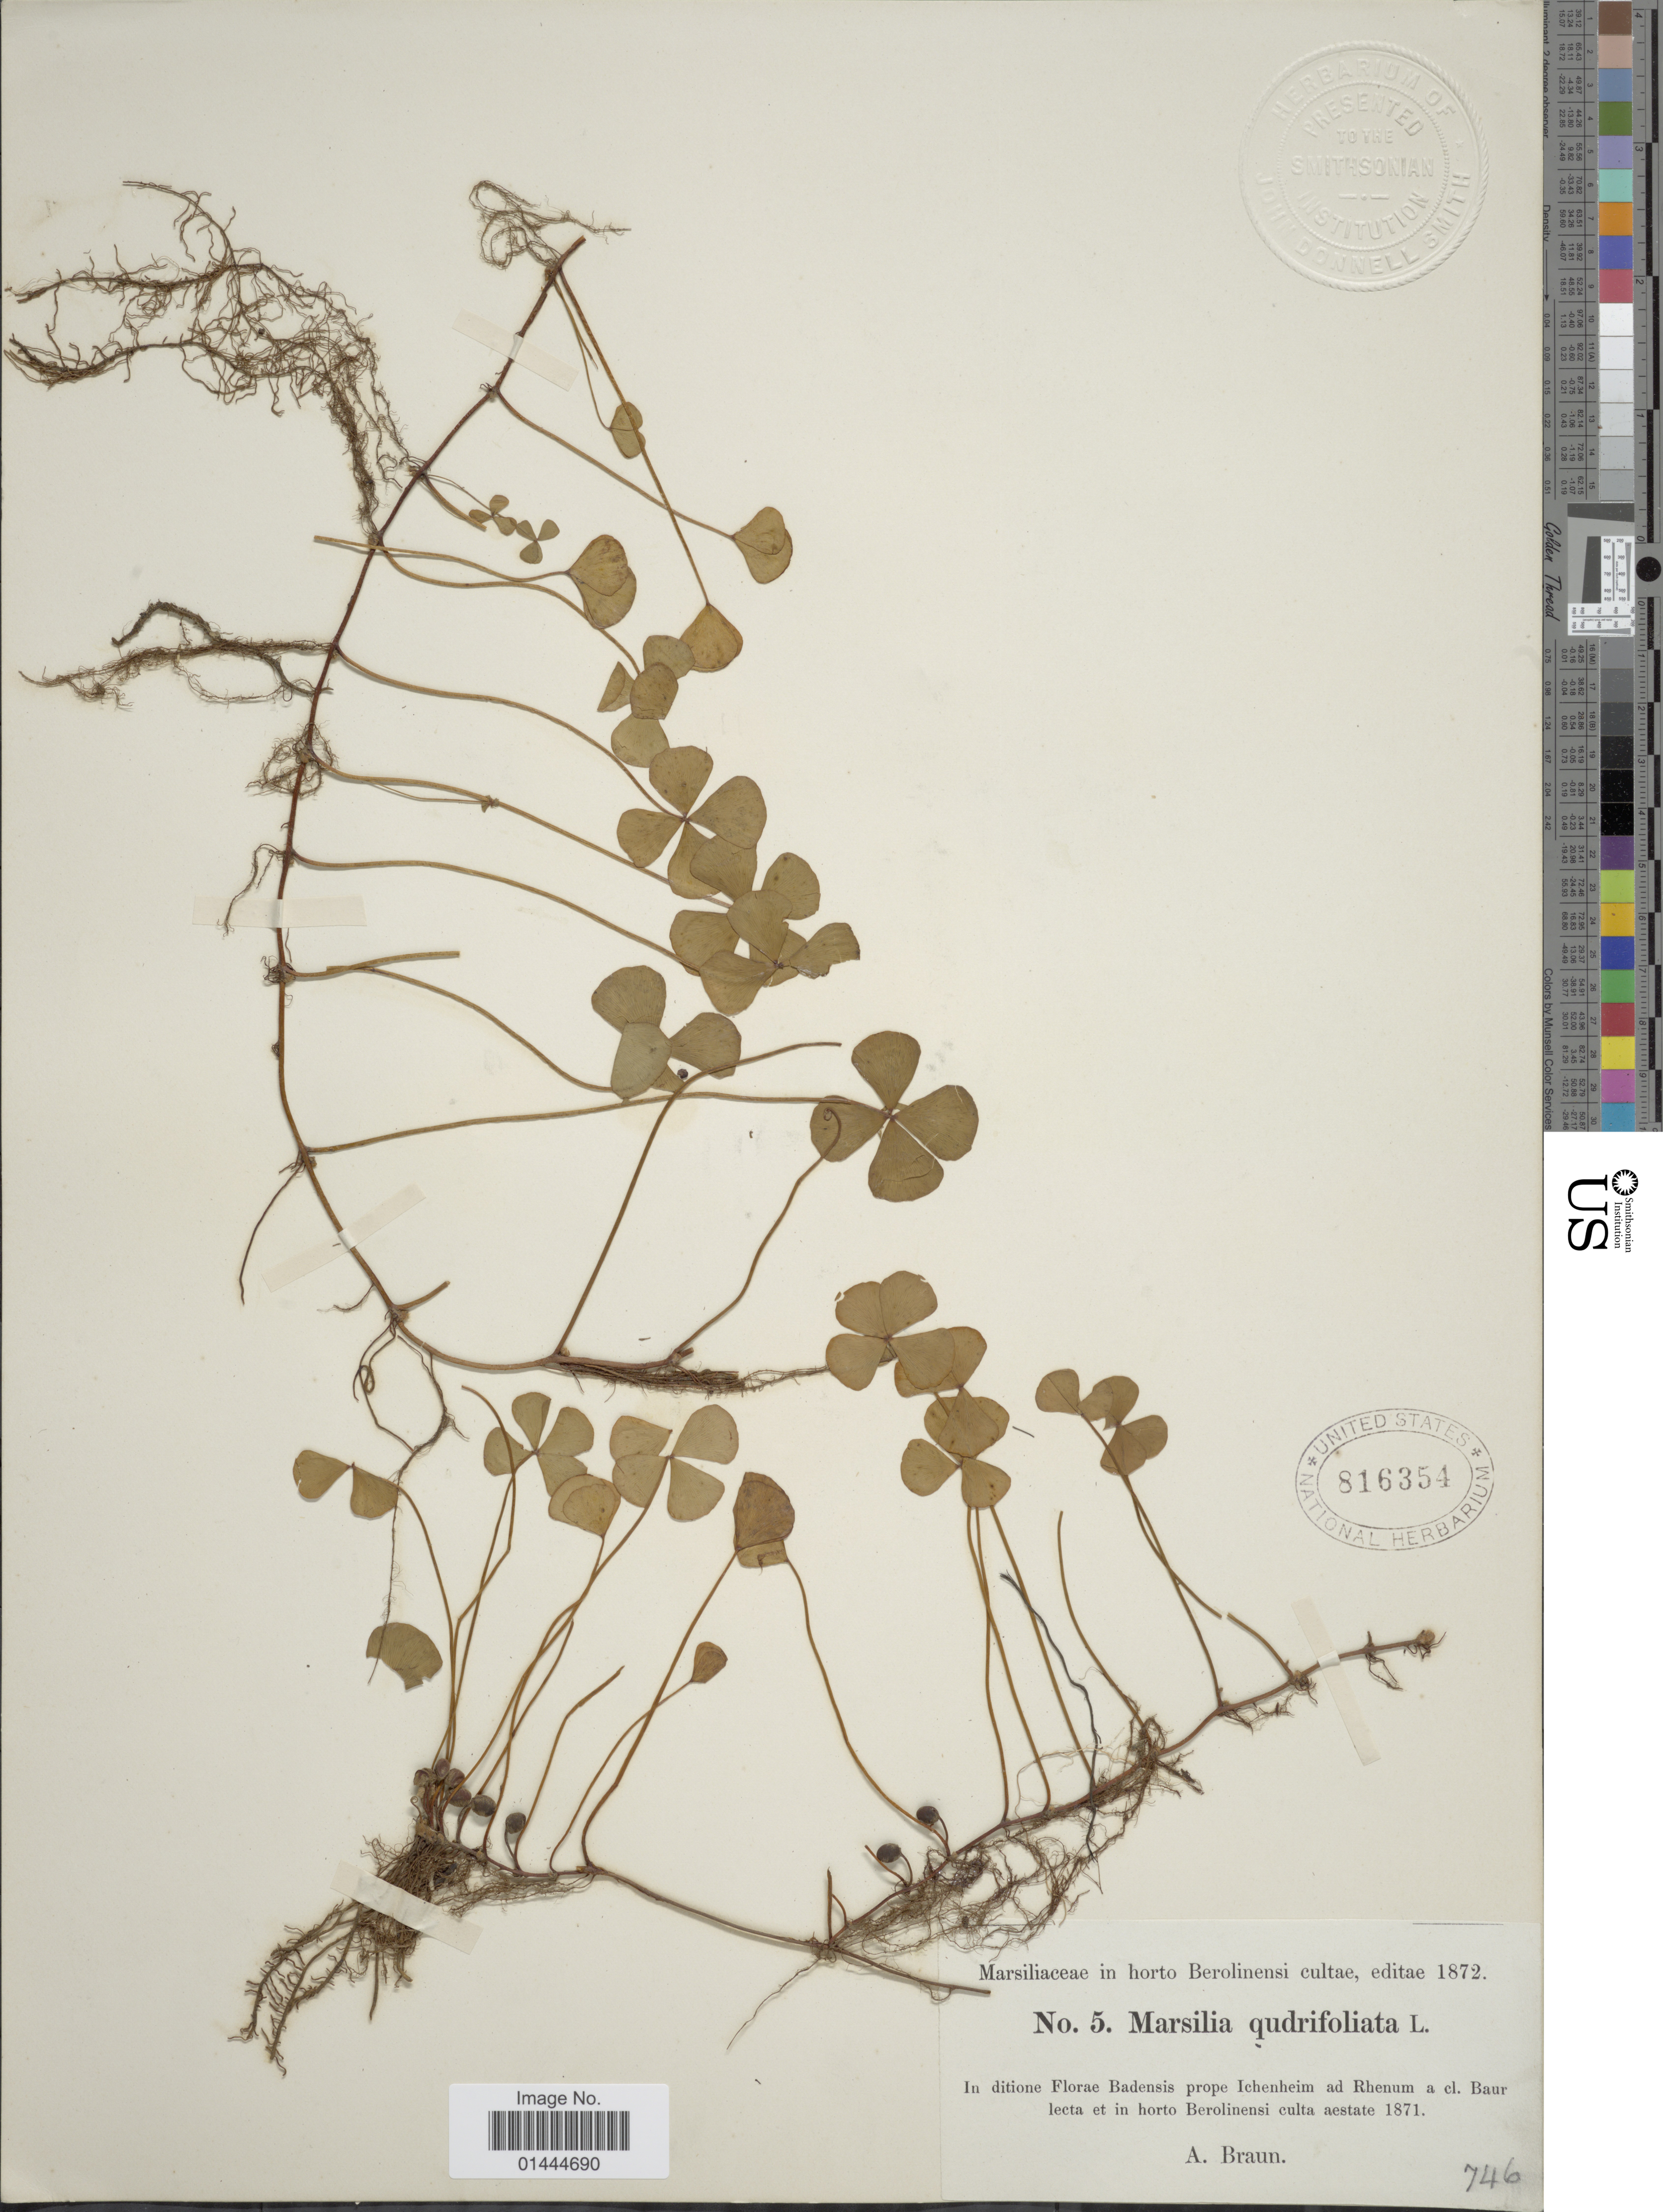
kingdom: Plantae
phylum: Tracheophyta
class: Polypodiopsida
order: Salviniales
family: Marsileaceae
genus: Marsilea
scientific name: Marsilea quadrifolia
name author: L.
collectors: A. Braun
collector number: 5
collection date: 1871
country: Germany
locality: Badensis, prope Ichenheim ad Rhenum, Horto Berolinensi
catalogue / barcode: US 816354